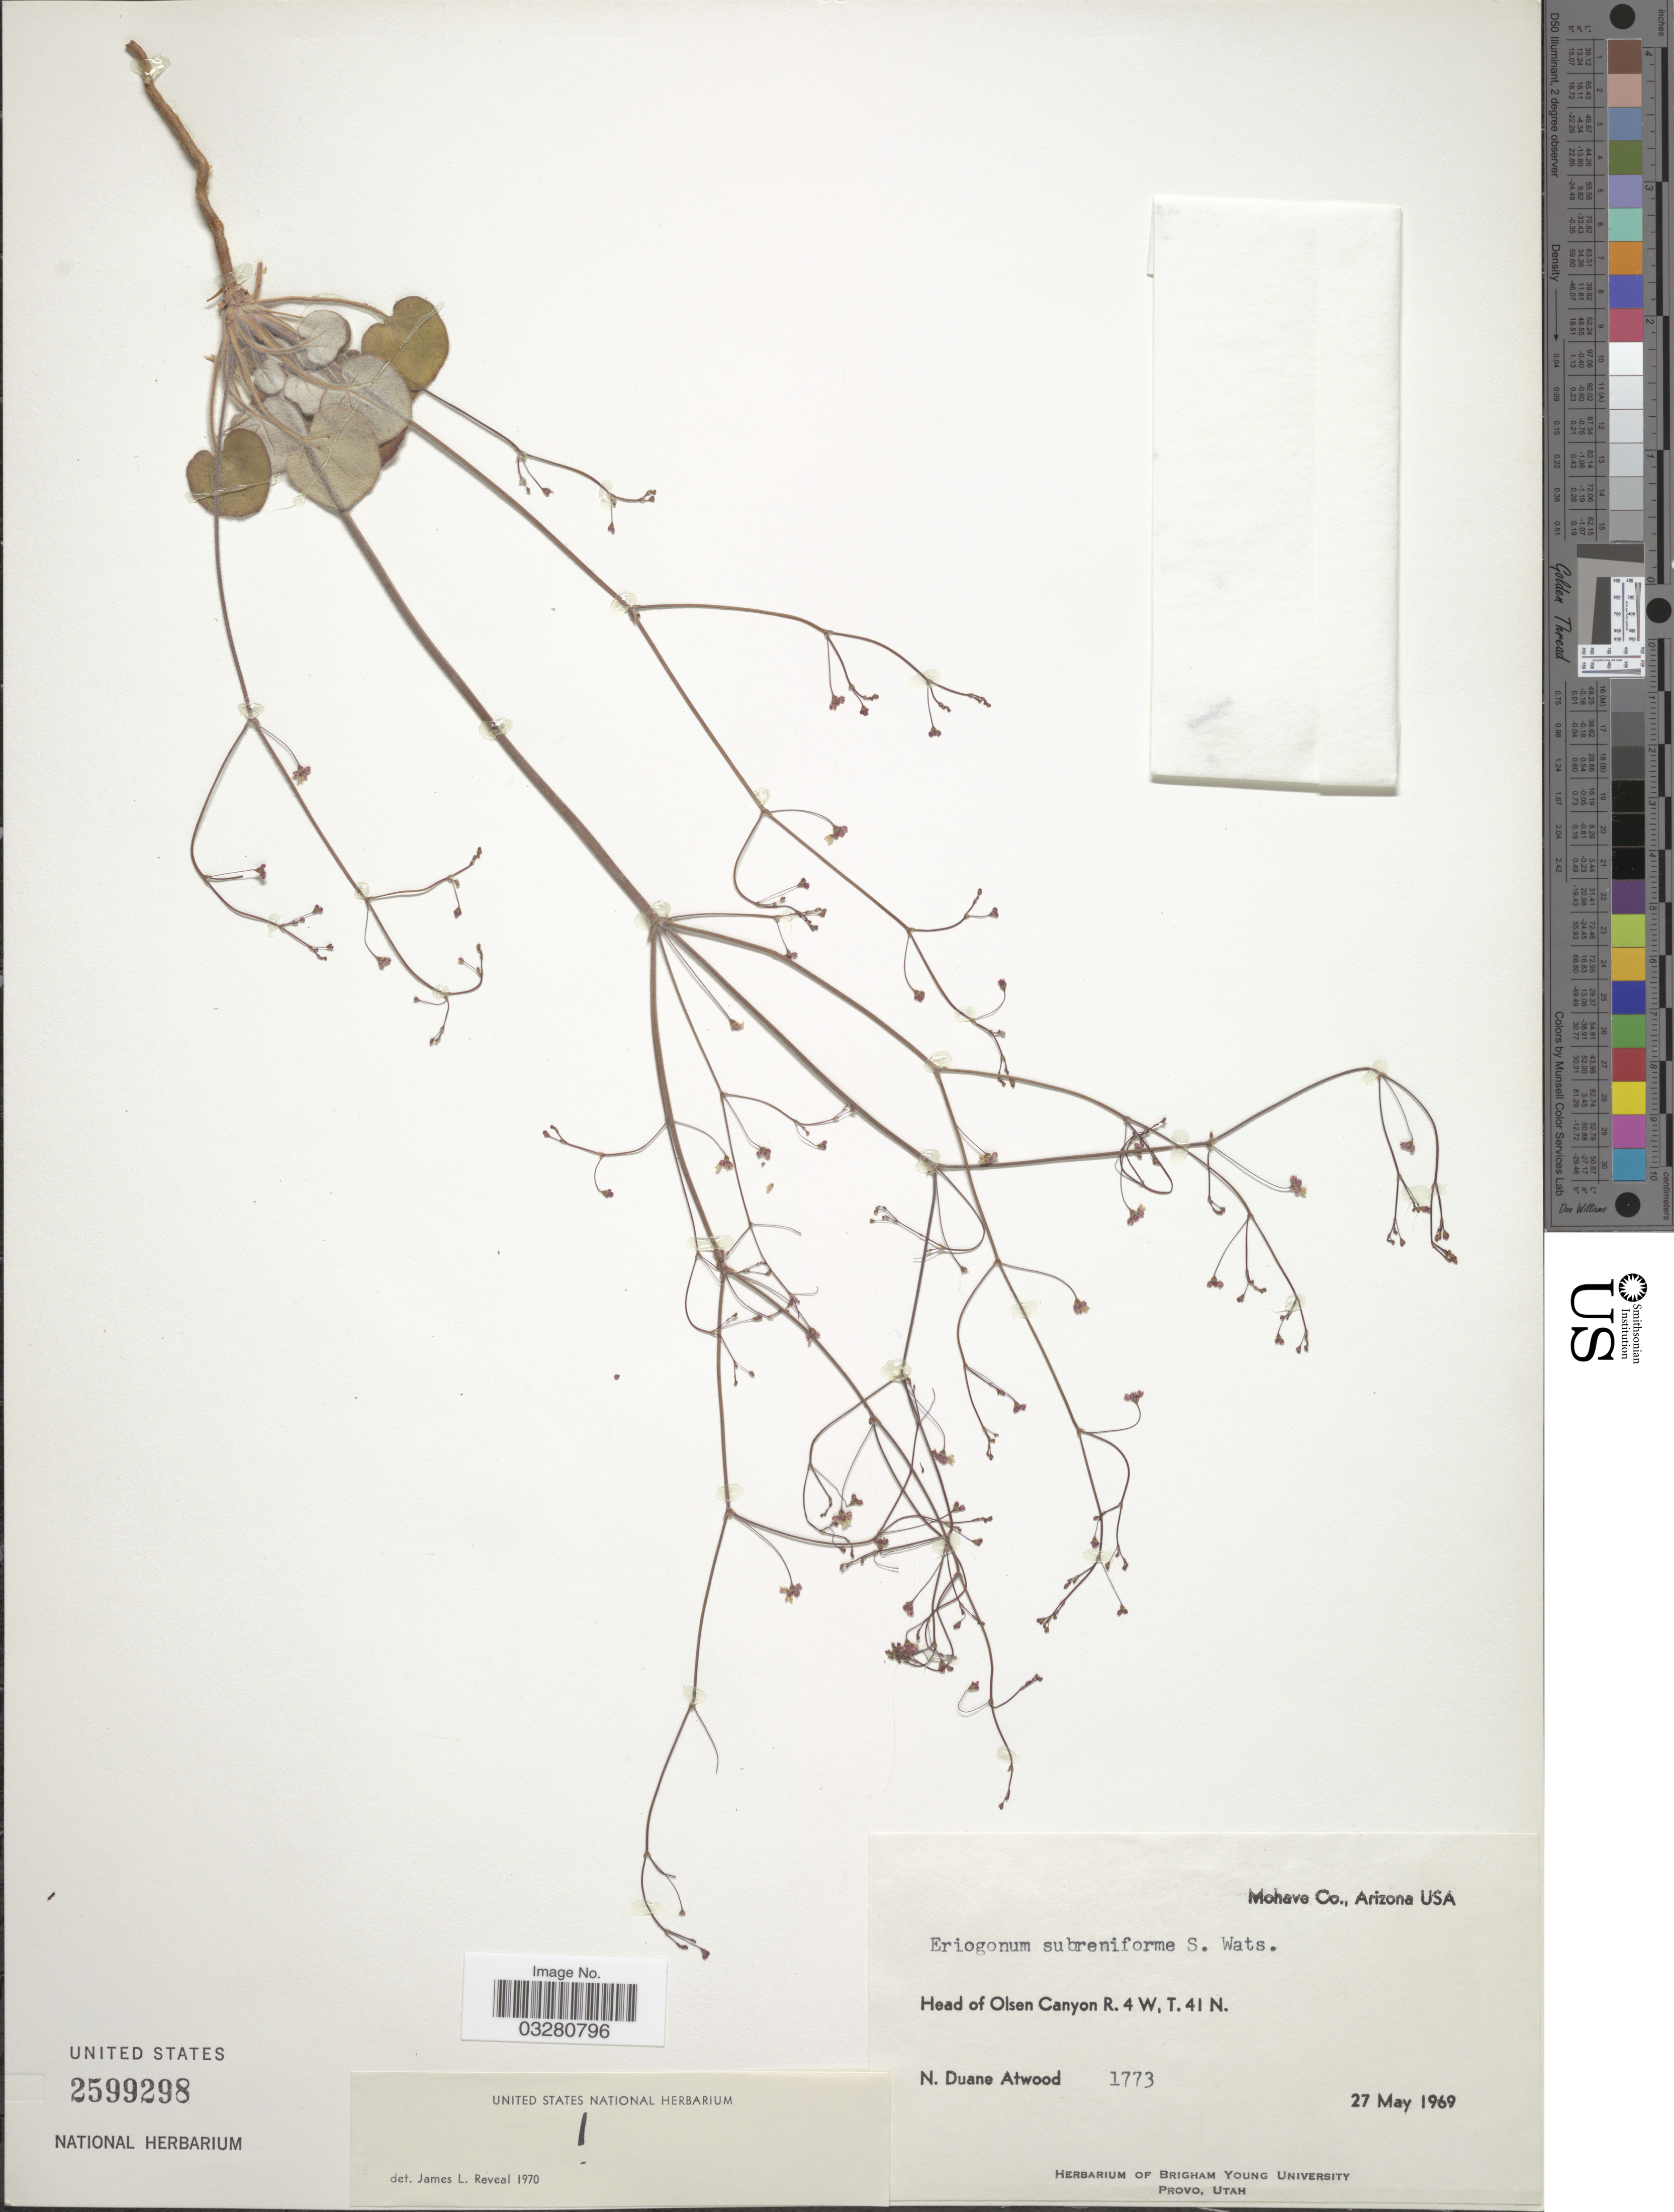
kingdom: Plantae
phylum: Tracheophyta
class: Magnoliopsida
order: Caryophyllales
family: Polygonaceae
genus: Eriogonum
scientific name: Eriogonum subreniforme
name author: S. Watson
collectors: N. Atwood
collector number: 1773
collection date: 1969-05-27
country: United States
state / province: Arizona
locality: Mohave Co. Head of Olson Canyon R.4 W, T.41 N.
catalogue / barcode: US 2599298